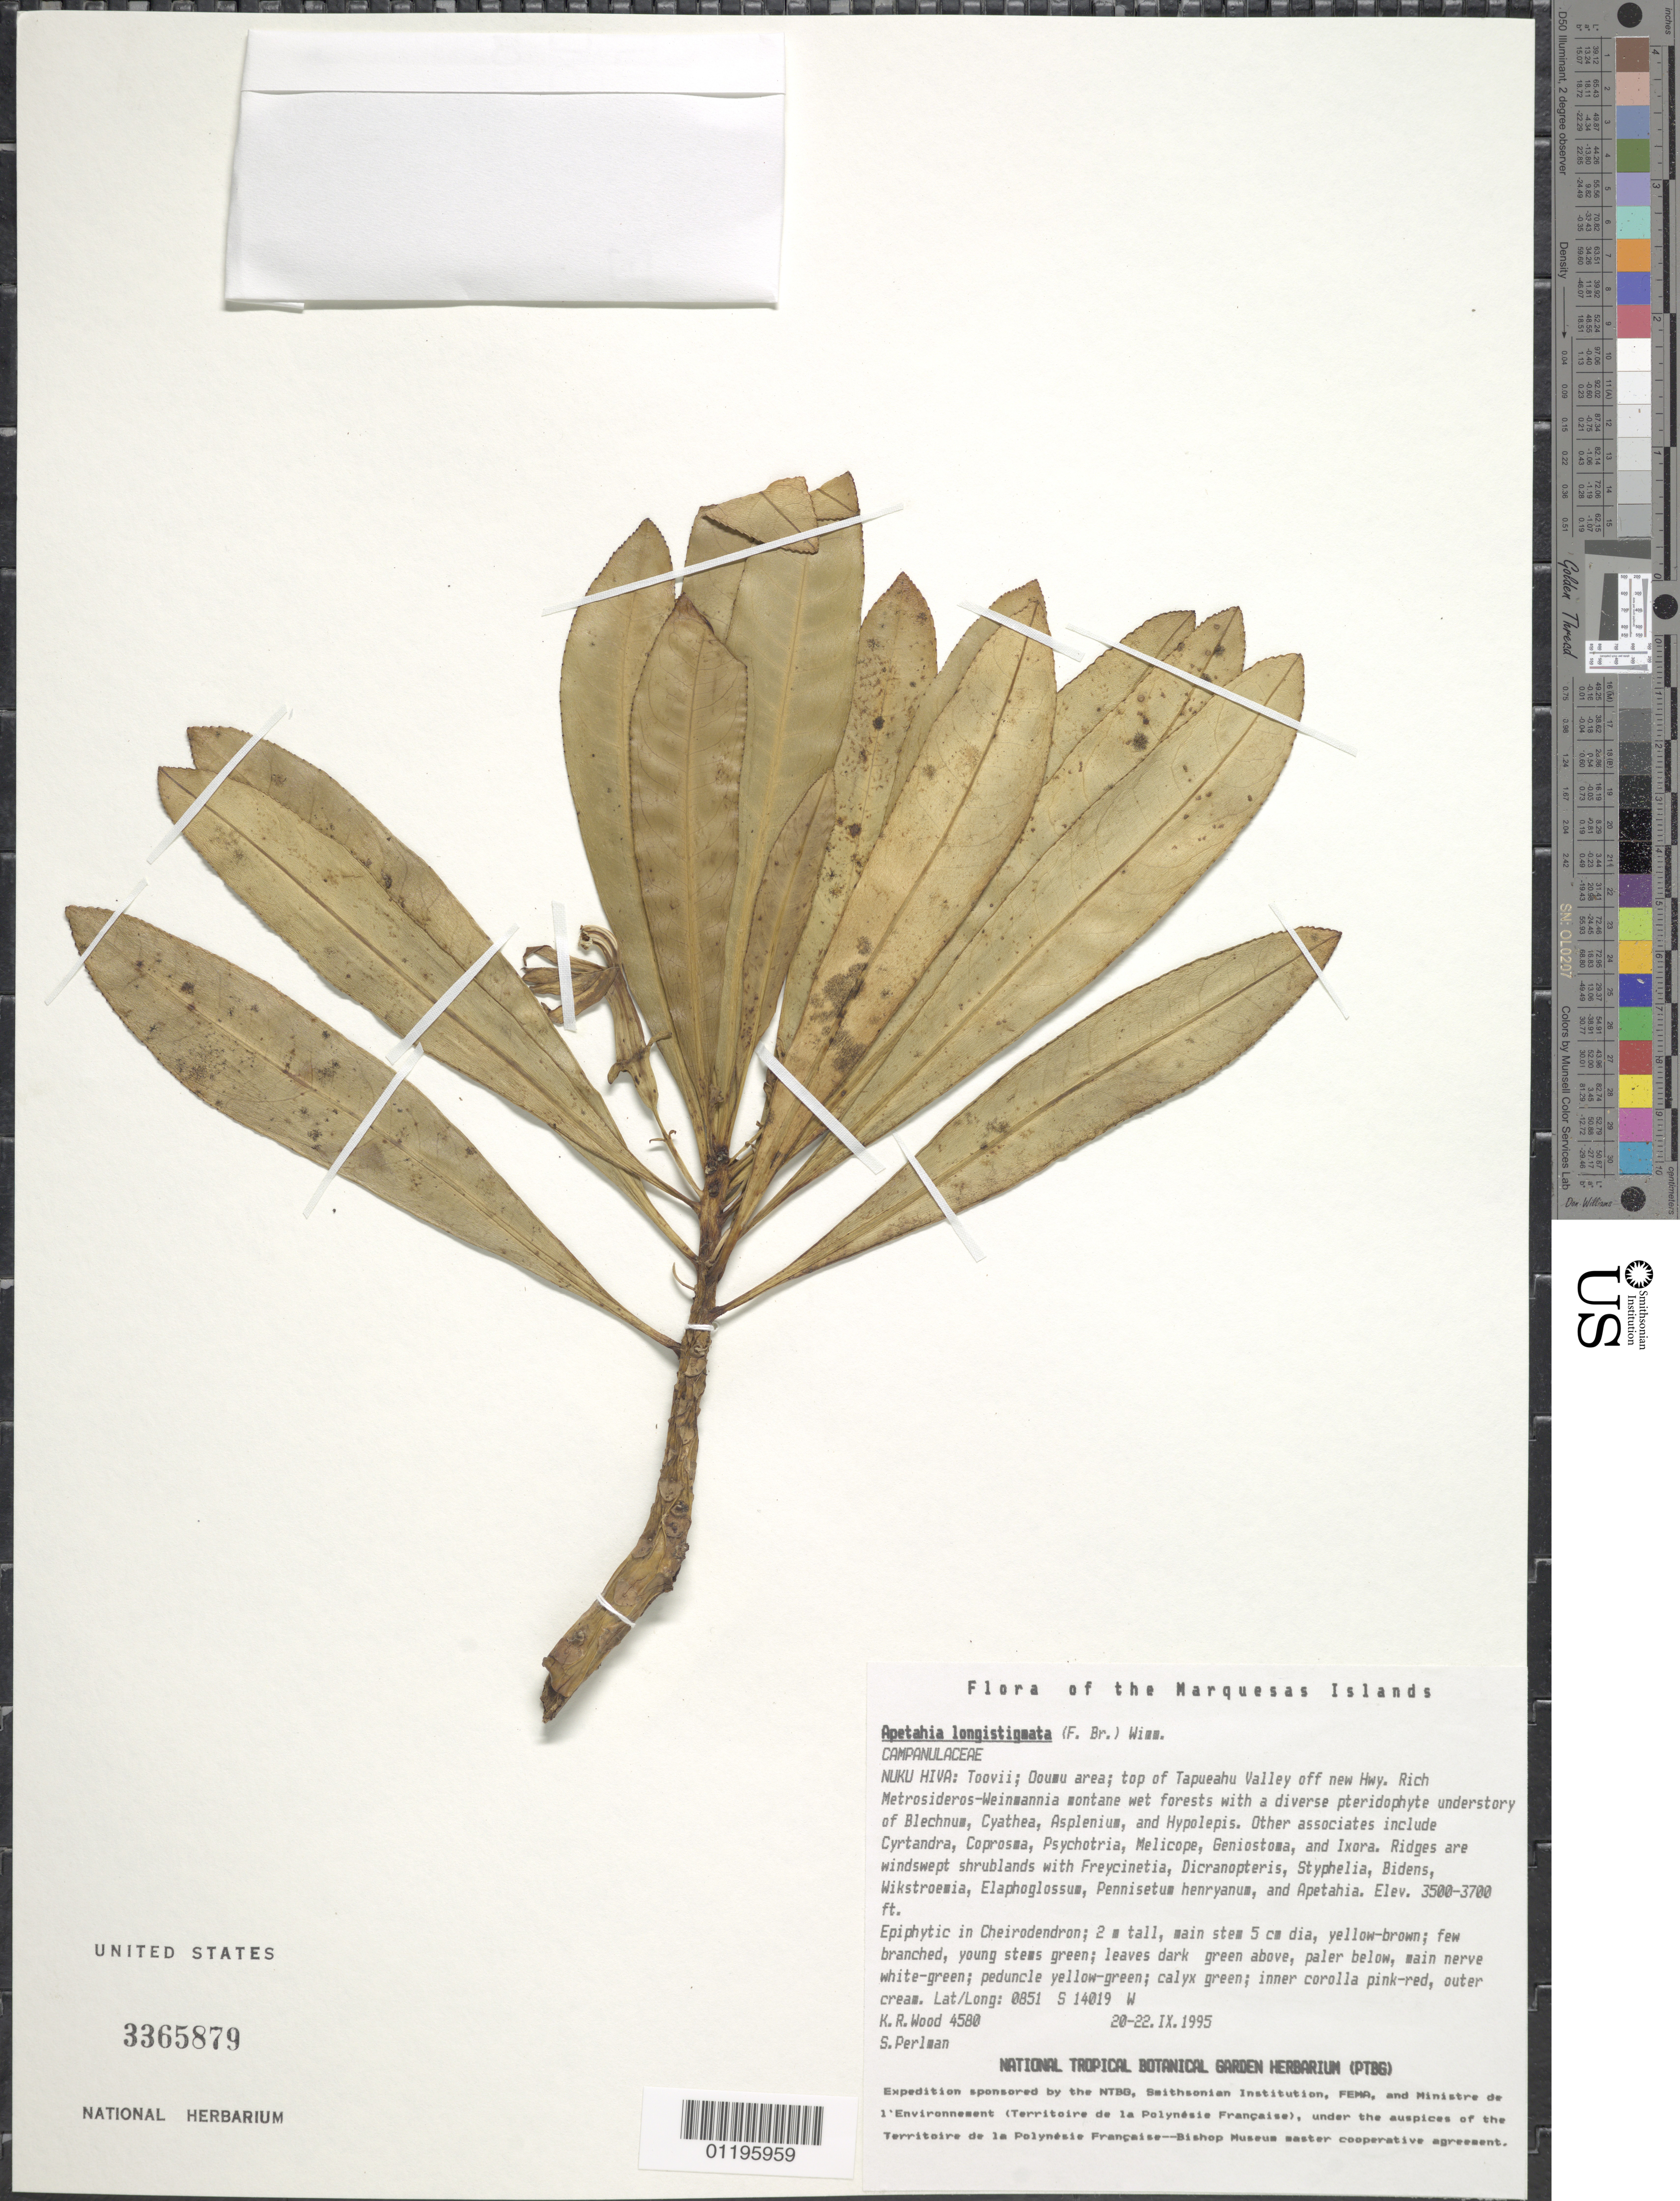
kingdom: Plantae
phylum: Tracheophyta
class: Magnoliopsida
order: Asterales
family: Campanulaceae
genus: Apetahia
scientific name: Apetahia longistigmata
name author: (F. Br.) E. Wimm.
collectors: K. R. Wood & S. P. Perlman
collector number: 4580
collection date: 1995-09-20/1995-09-22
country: French Polynesia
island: Nuku Hiva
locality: Toovii, Ooumu area, top of Tapueahu Valley off new hwy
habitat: Rich Metrosideros-Weinmannia montane wet forests w/ diverse pteridophyte understory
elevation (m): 1067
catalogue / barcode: US 3365879